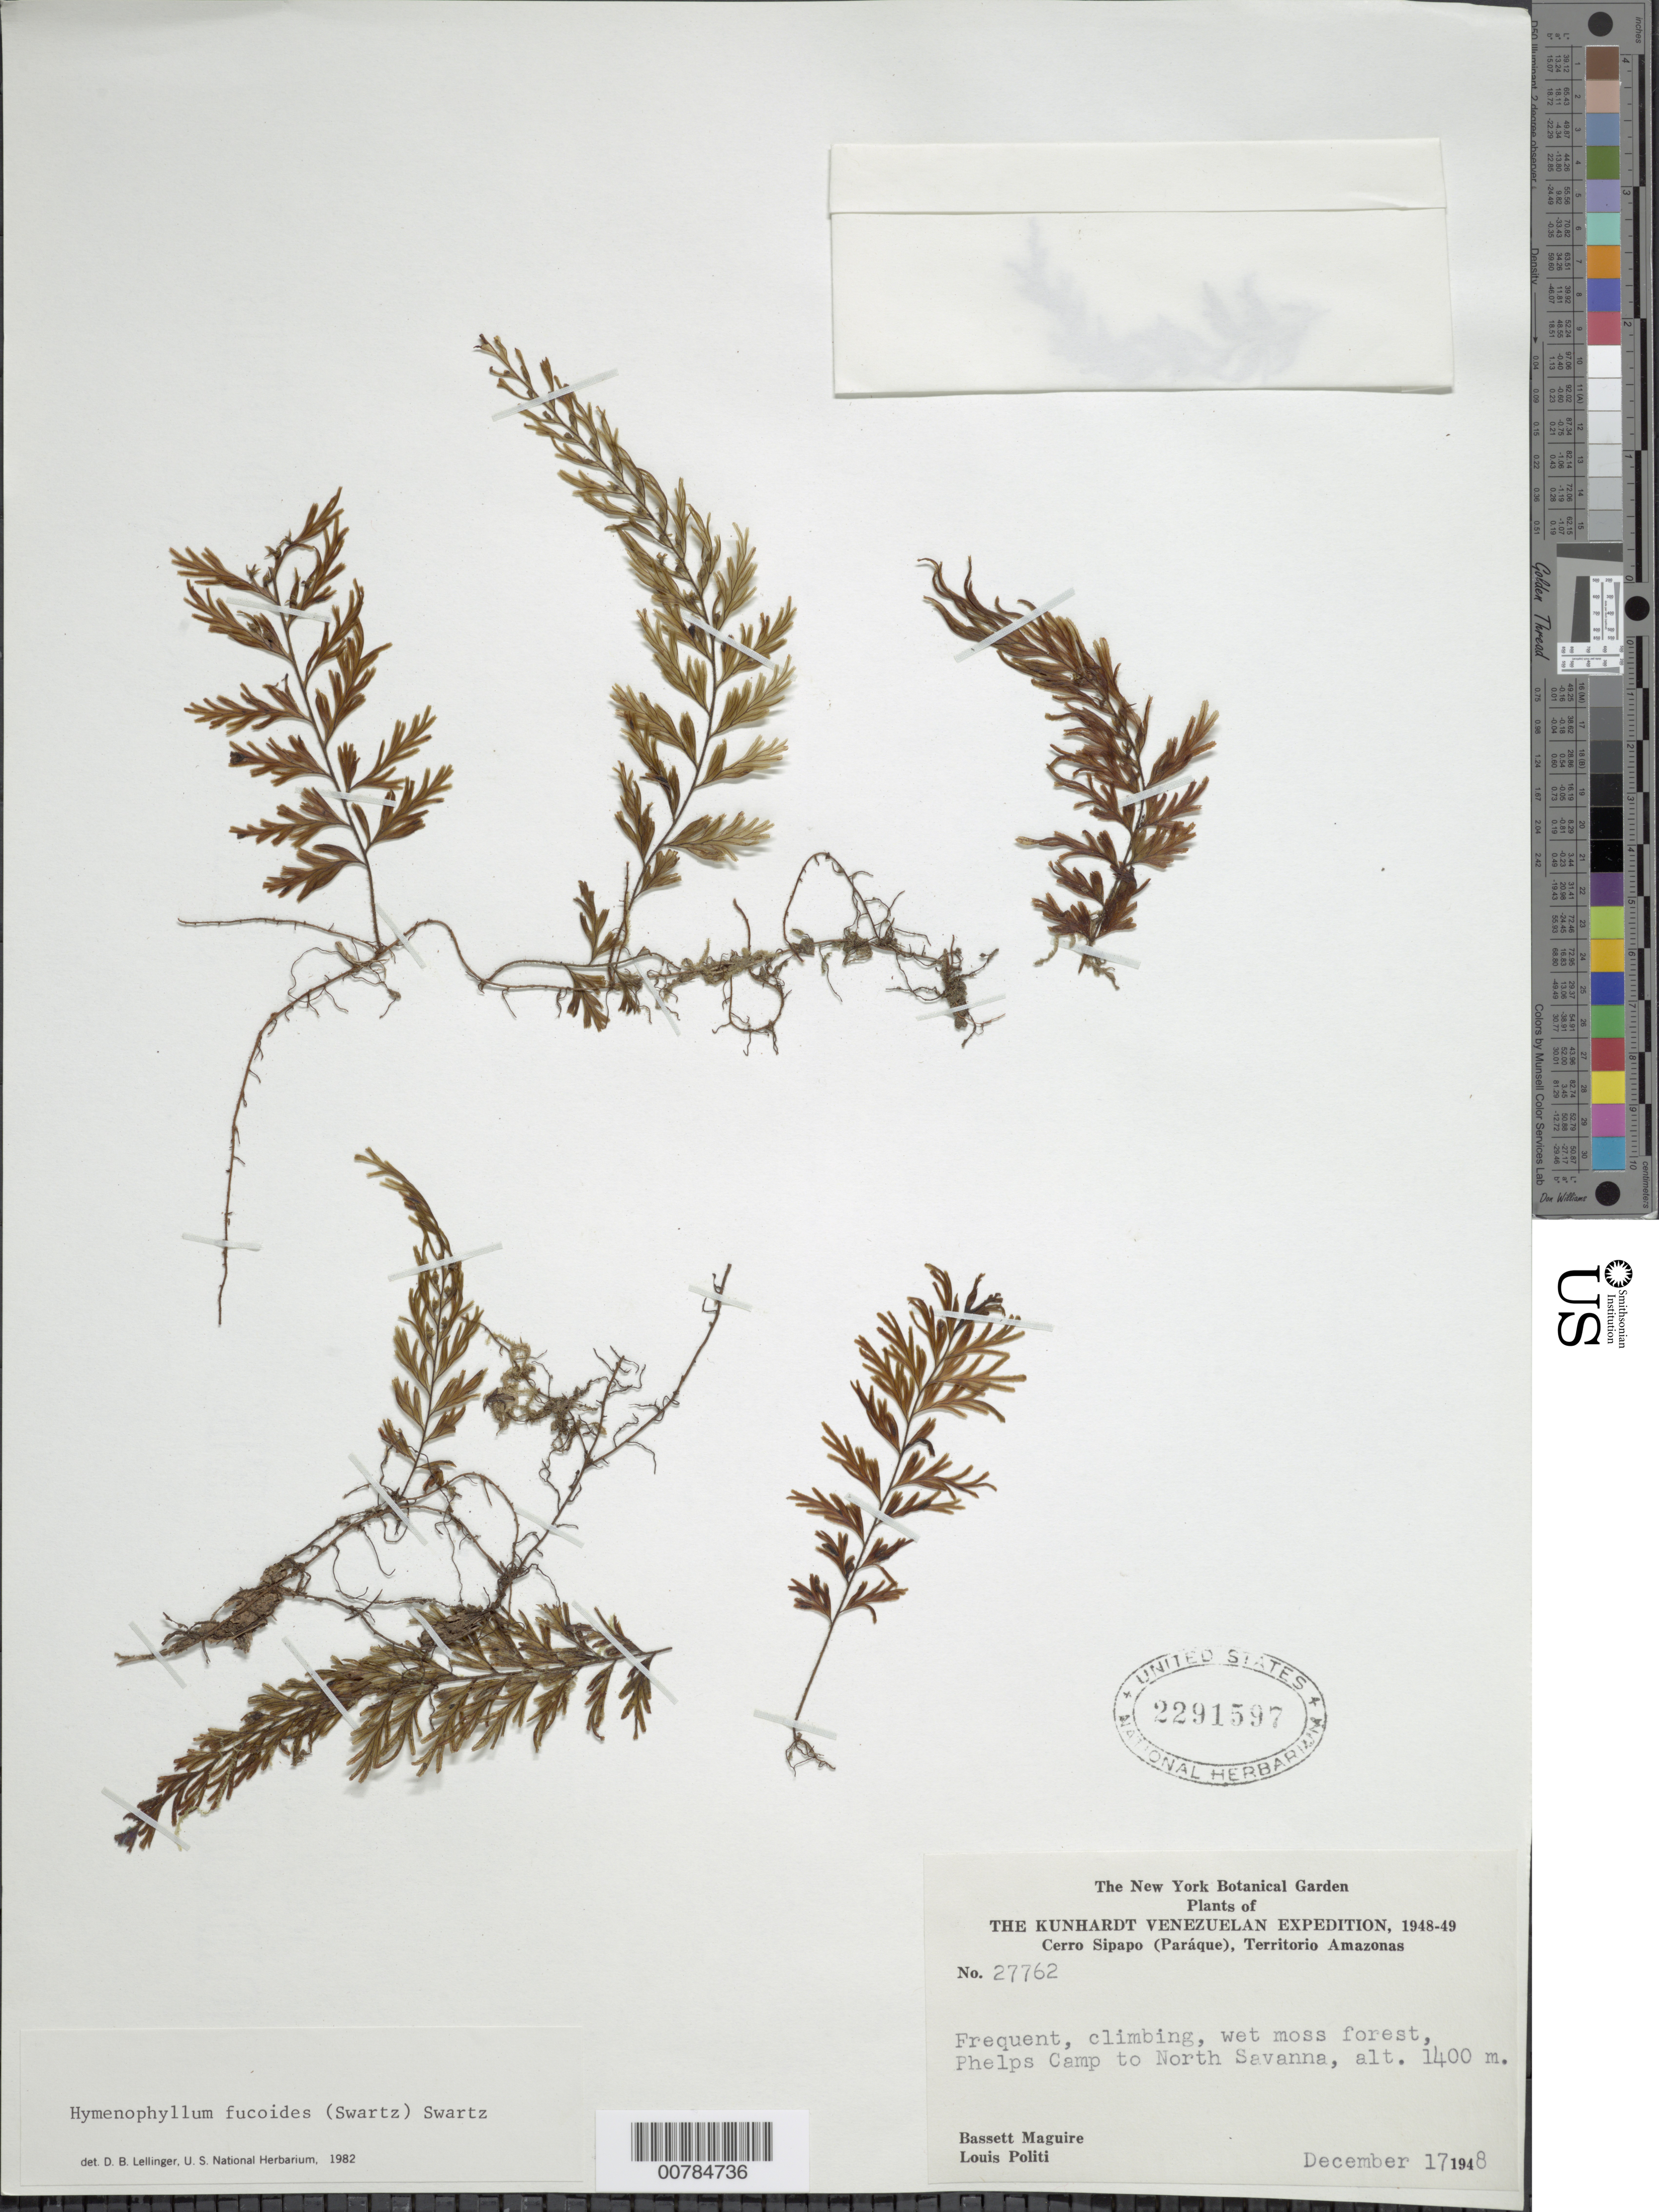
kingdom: Plantae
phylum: Tracheophyta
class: Polypodiopsida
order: Hymenophyllales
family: Hymenophyllaceae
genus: Hymenophyllum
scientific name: Hymenophyllum fucoides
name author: (Sw.) Sw.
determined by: Lellinger, David B., (BOT), Smithsonian Institution - National Museum of Natural History (UNITED STATES)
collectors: B. Maguire & L. Politi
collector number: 27762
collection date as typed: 17-Dec-48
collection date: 1948-12-17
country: Venezuela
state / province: Amazonas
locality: Cerro Sipapo (Paráque), Phelps Camp to North Savanna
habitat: Wet moss forest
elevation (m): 1400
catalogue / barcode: US 2291597